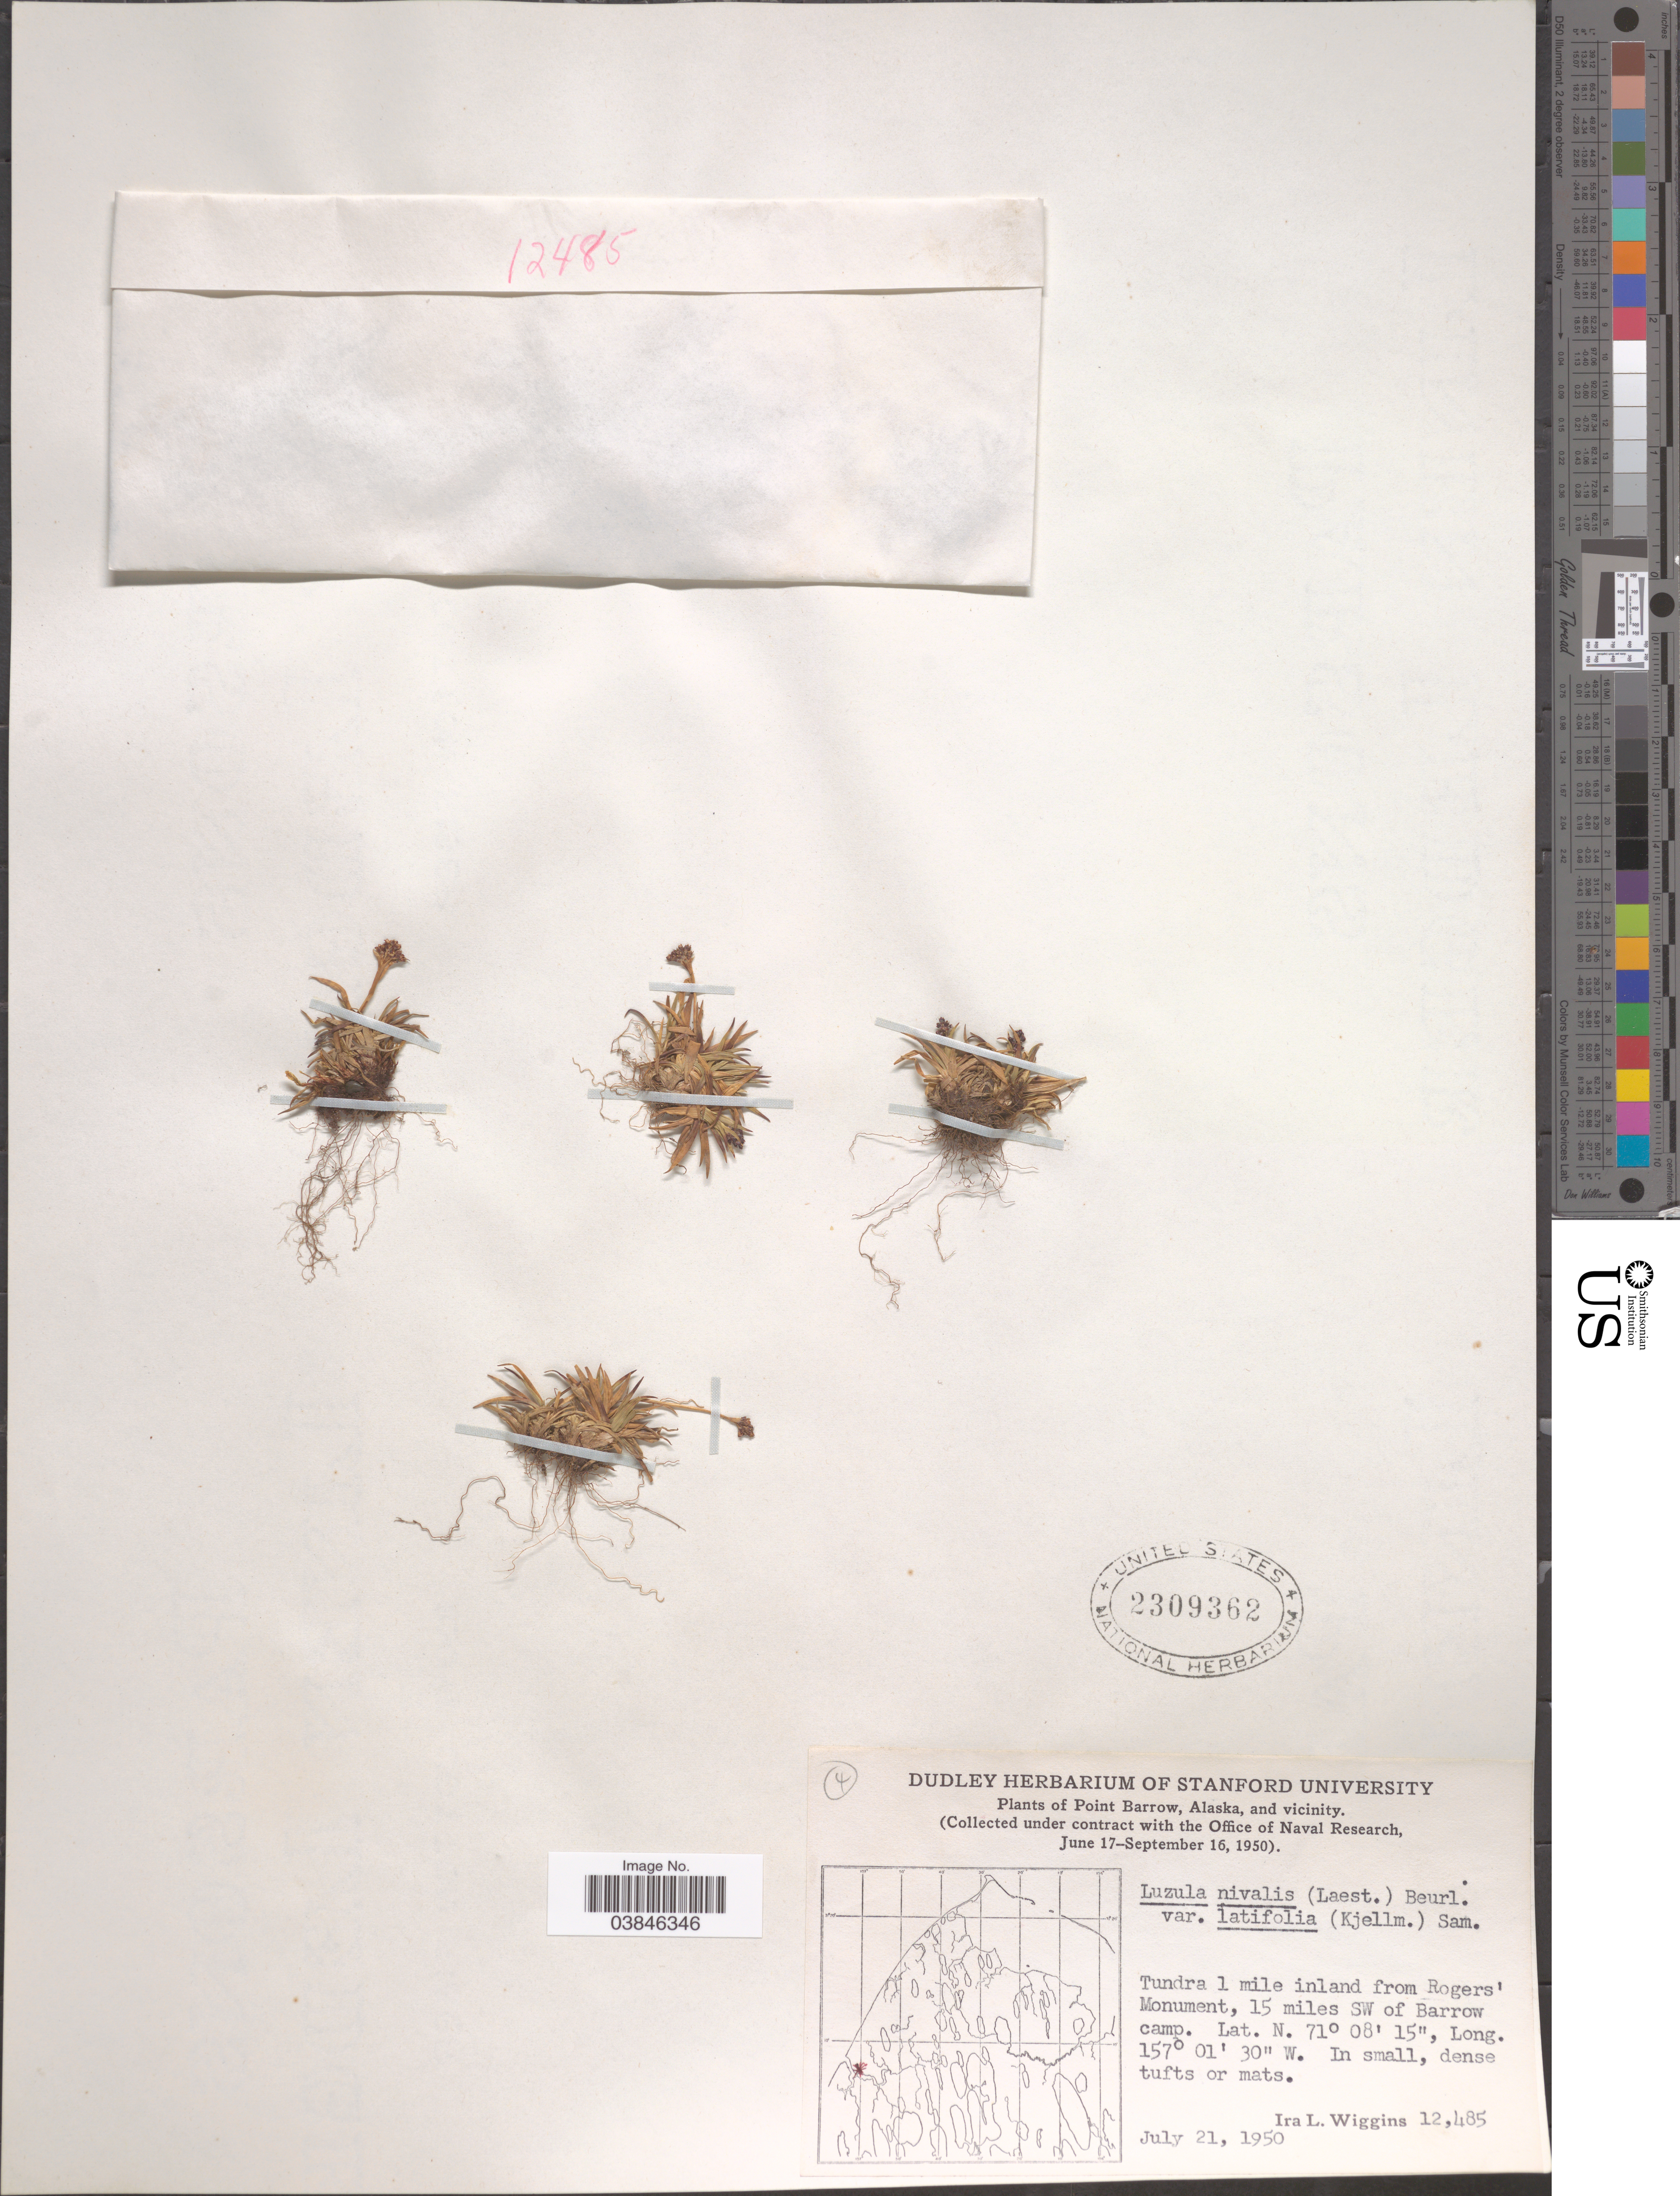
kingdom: Plantae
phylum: Tracheophyta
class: Liliopsida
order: Poales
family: Juncaceae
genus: Luzula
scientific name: Luzula nivalis var. latifolia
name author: Sam. ex Hultén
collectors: I. L. Wiggins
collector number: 12485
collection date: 1950-07-21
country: United States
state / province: Alaska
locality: Point Barrow, Alaska, and vicinity. Tundra 1 mile inland from Rogers' Monument, 15 miles SW of Barrow camp.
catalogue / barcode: US 2309362